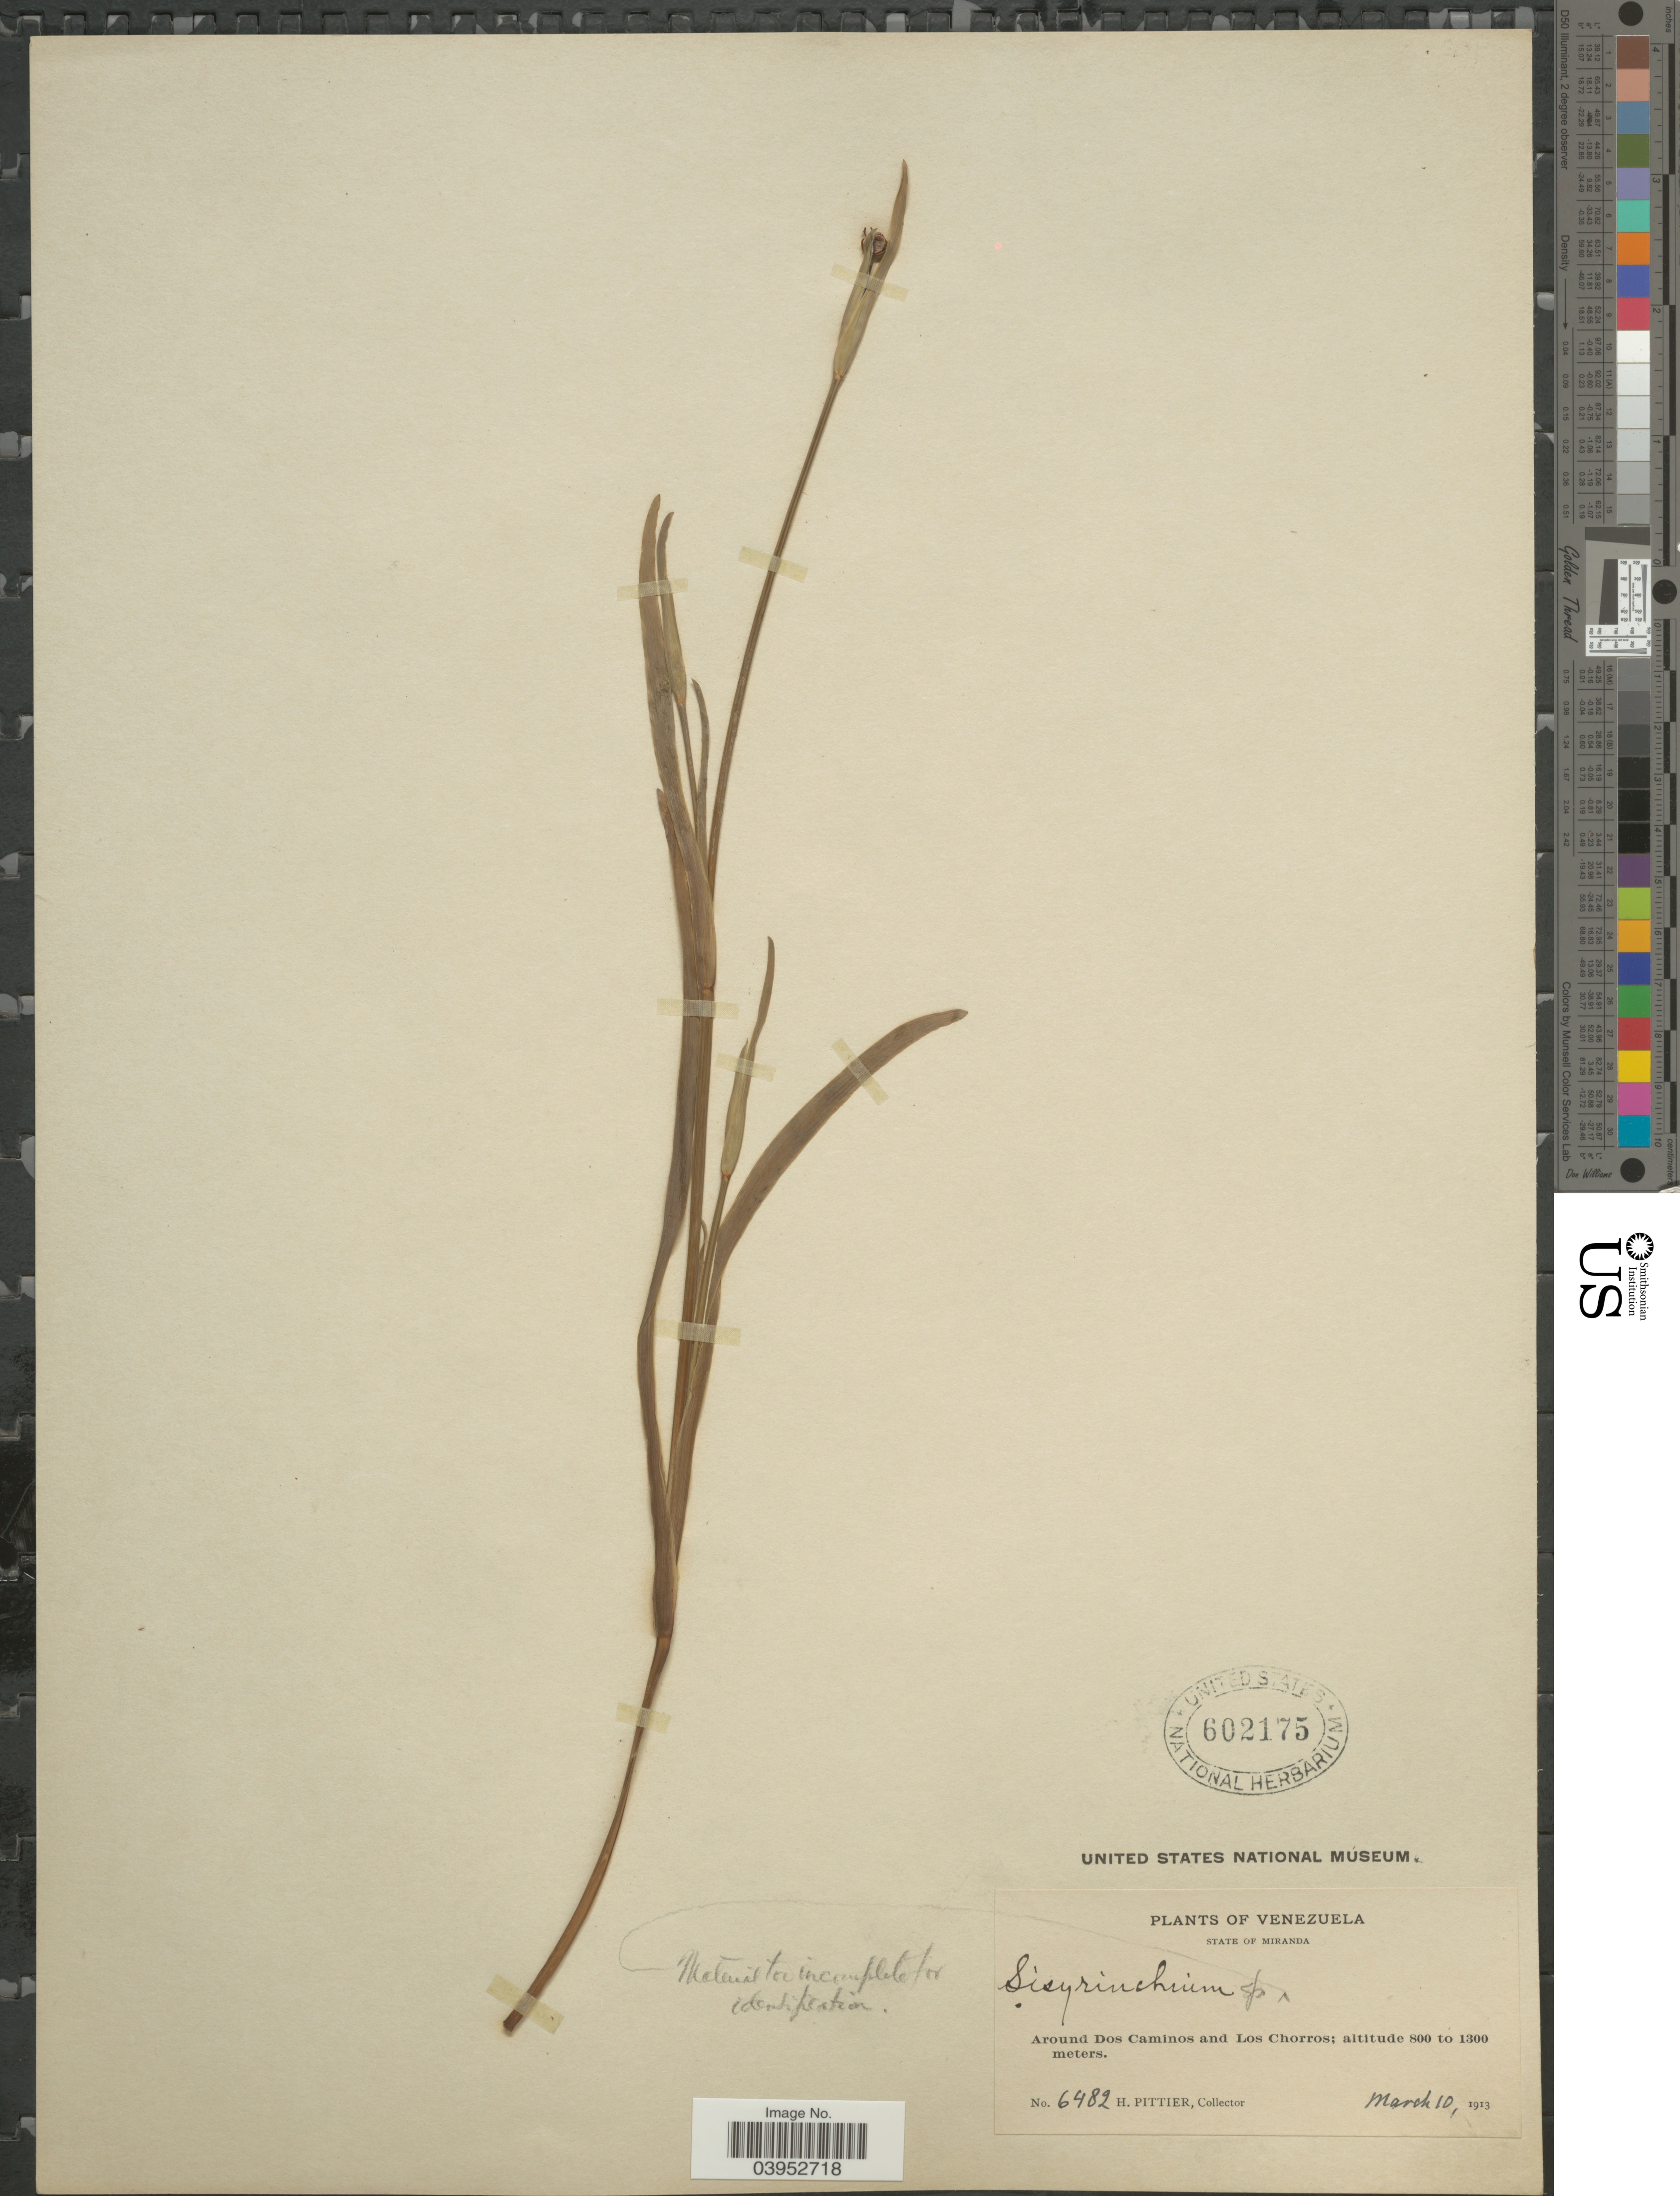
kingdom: Plantae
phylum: Tracheophyta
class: Liliopsida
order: Asparagales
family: Iridaceae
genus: Sisyrinchium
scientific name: Sisyrinchium sp.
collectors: H. F. Pittier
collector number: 6482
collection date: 1913-03-10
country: Venezuela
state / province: Miranda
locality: Around Dos Caminos and Los Chorros.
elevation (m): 800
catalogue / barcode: US 602175